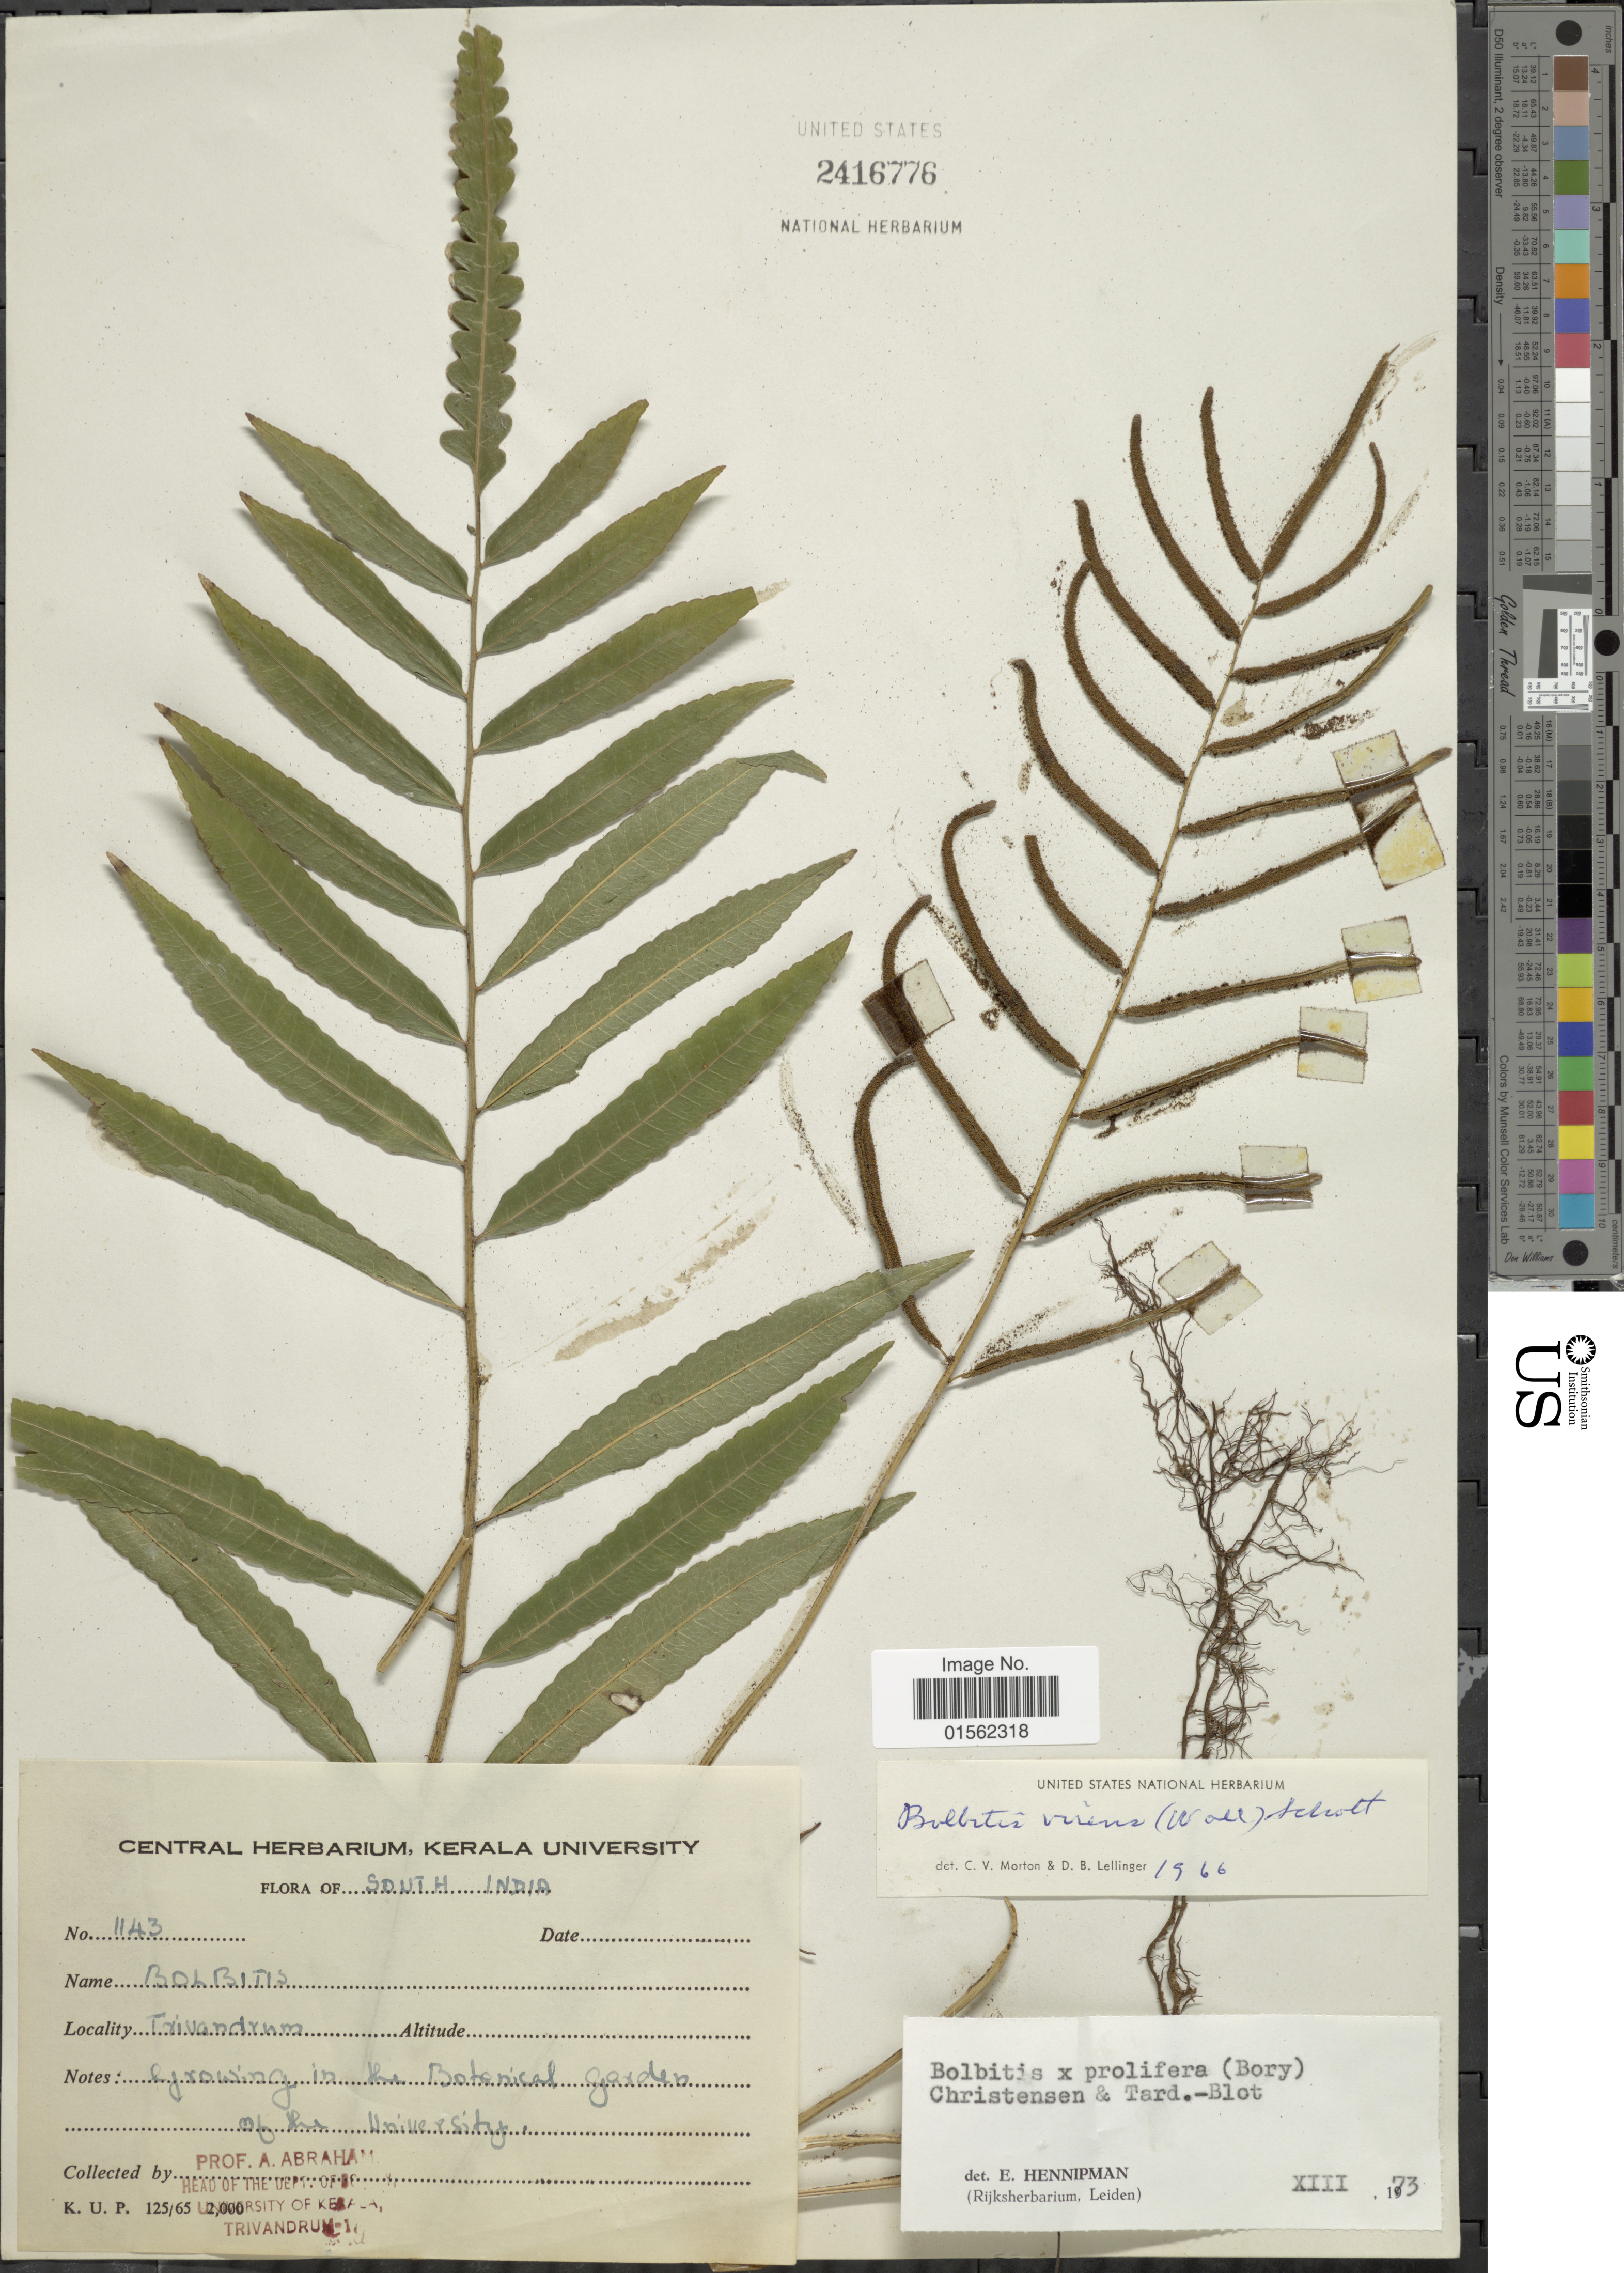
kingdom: Plantae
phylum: Tracheophyta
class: Polypodiopsida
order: Polypodiales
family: Dryopteridaceae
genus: Bolbitis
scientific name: Bolbitis prolifera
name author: (Bory) C. Chr. & Tardieu ex Tardieu & C. Chr.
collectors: A. Abraham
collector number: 1143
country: India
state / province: Kerala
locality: Trivandrum, in the Botanical Garden of the University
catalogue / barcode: US 2416776